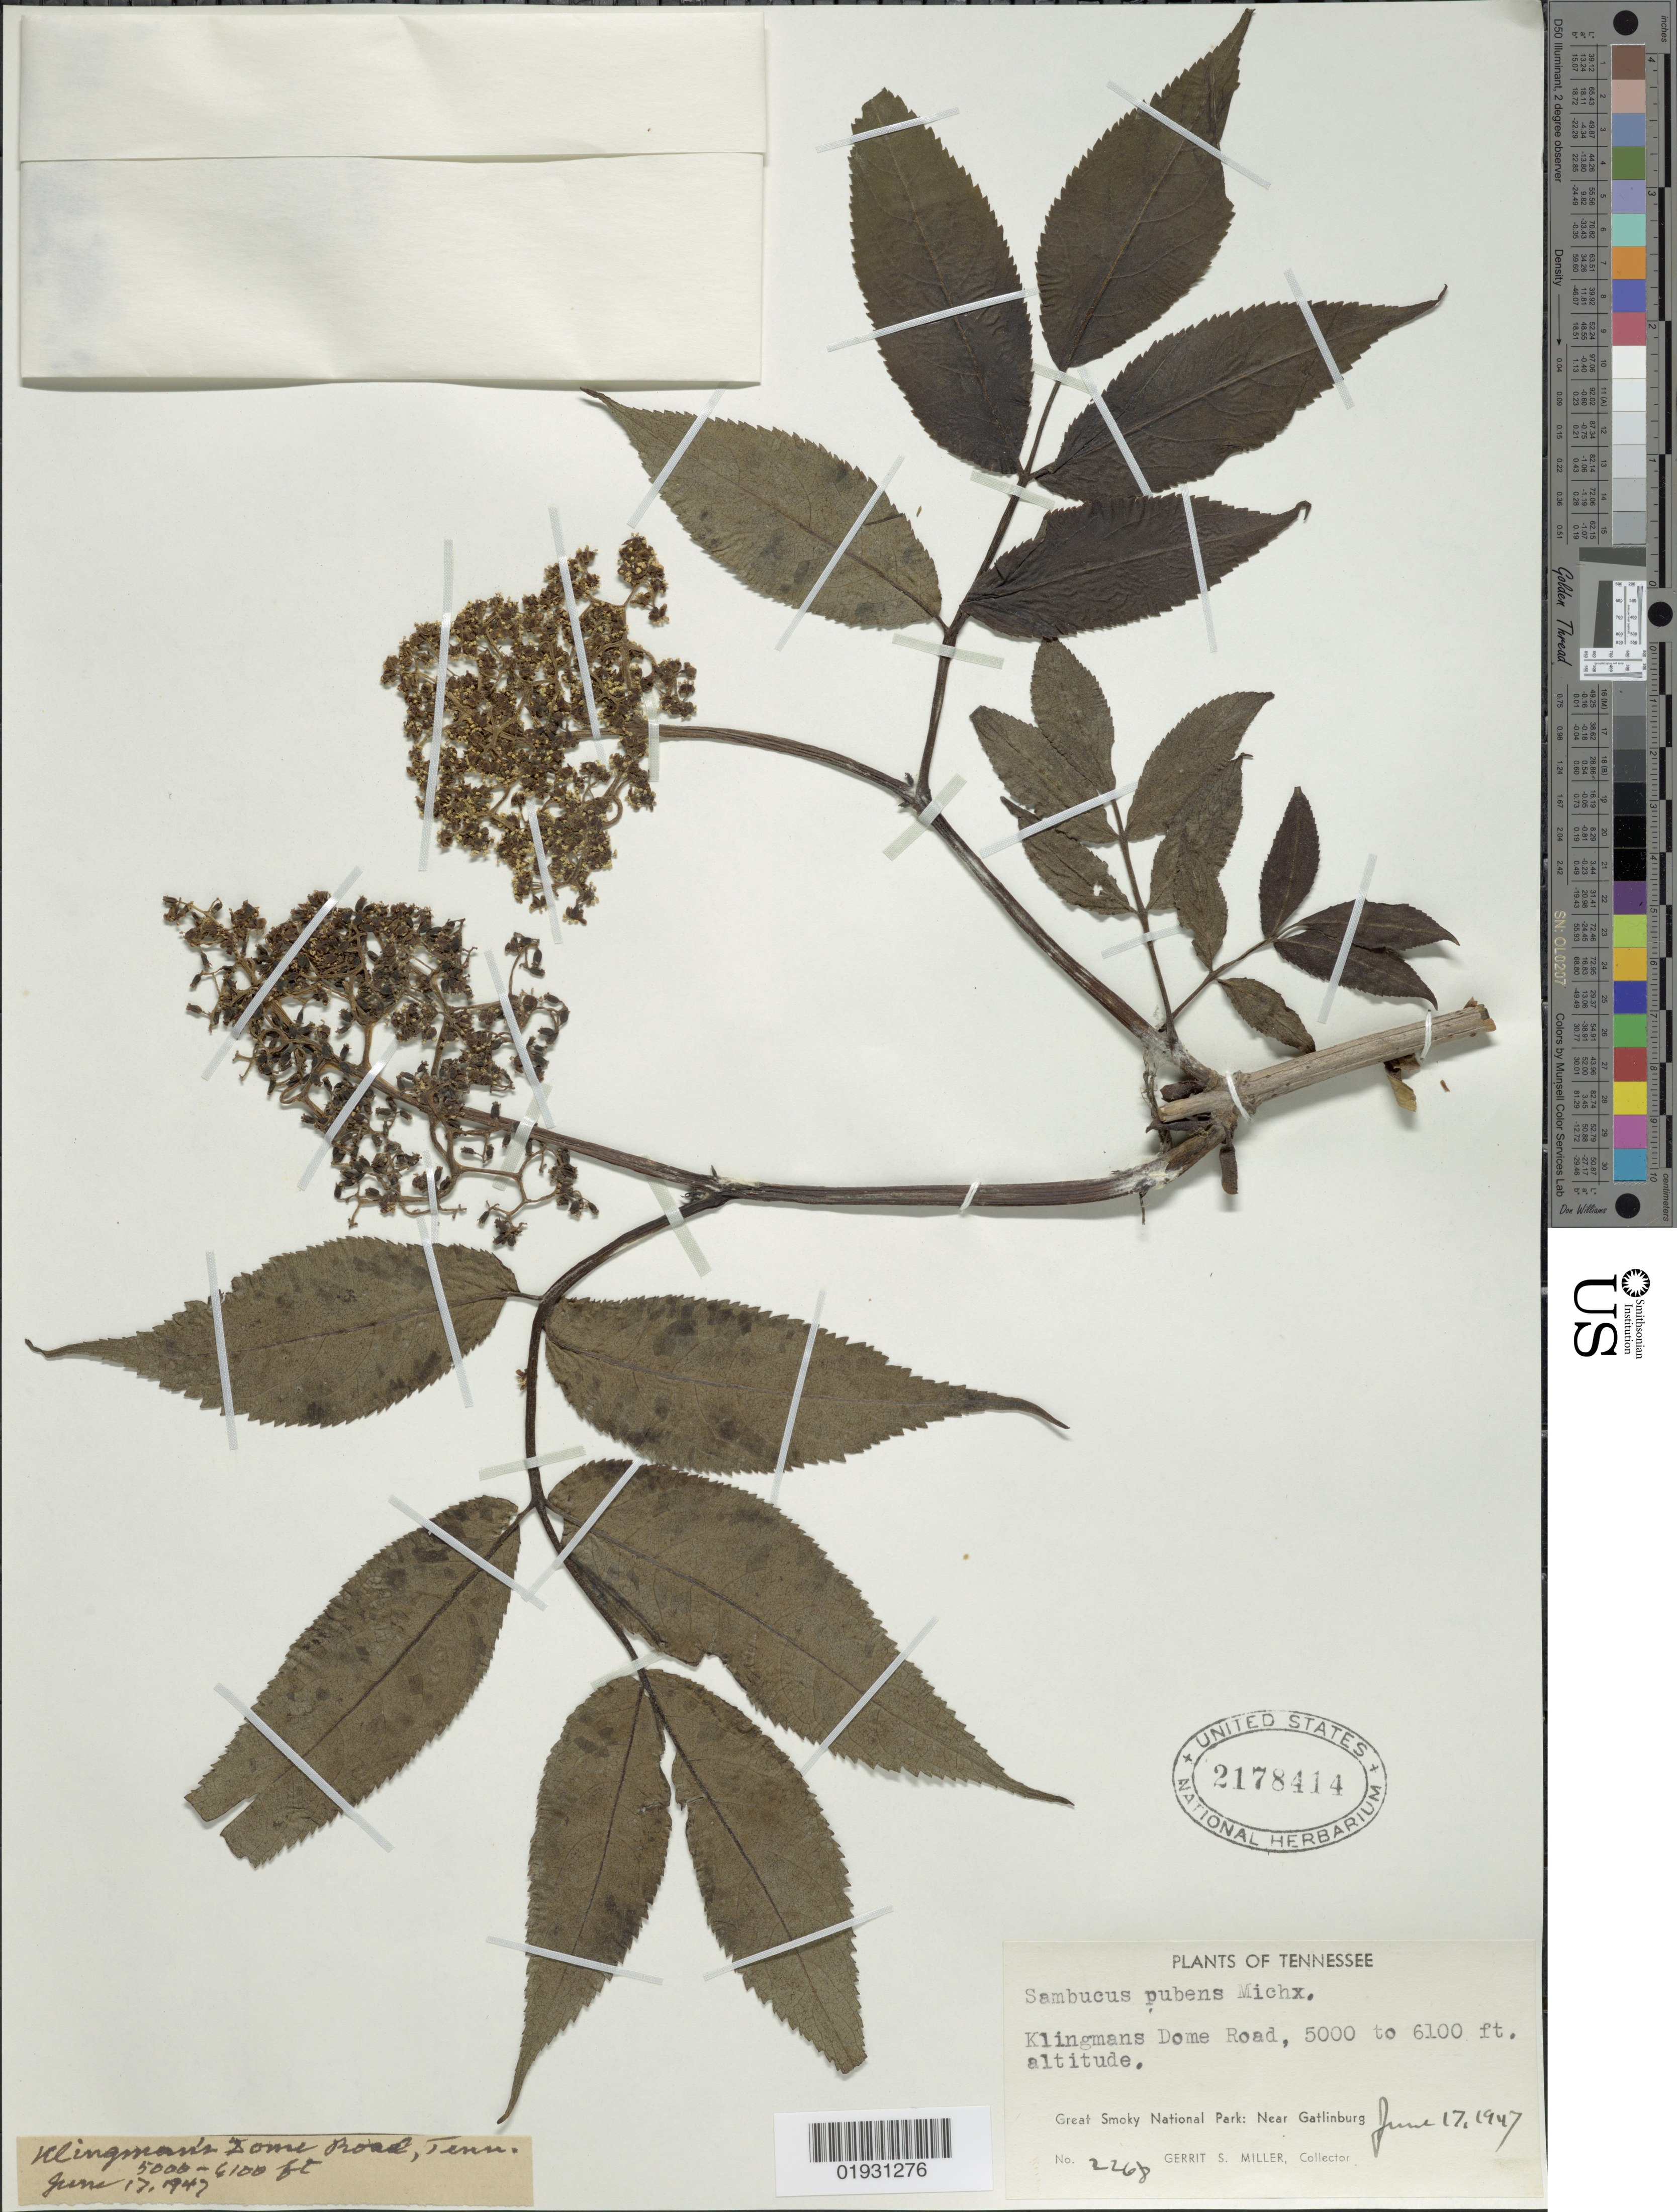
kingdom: Plantae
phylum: Tracheophyta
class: Magnoliopsida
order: Dipsacales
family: Viburnaceae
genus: Sambucus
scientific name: Sambucus racemosa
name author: L.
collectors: G. S. Miller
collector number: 2268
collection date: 1947-06-17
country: United States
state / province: Tennessee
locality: Klingmans Dome Road, Great Smoky National Park, Near Gatlinburg.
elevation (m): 1524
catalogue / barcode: US 2178414